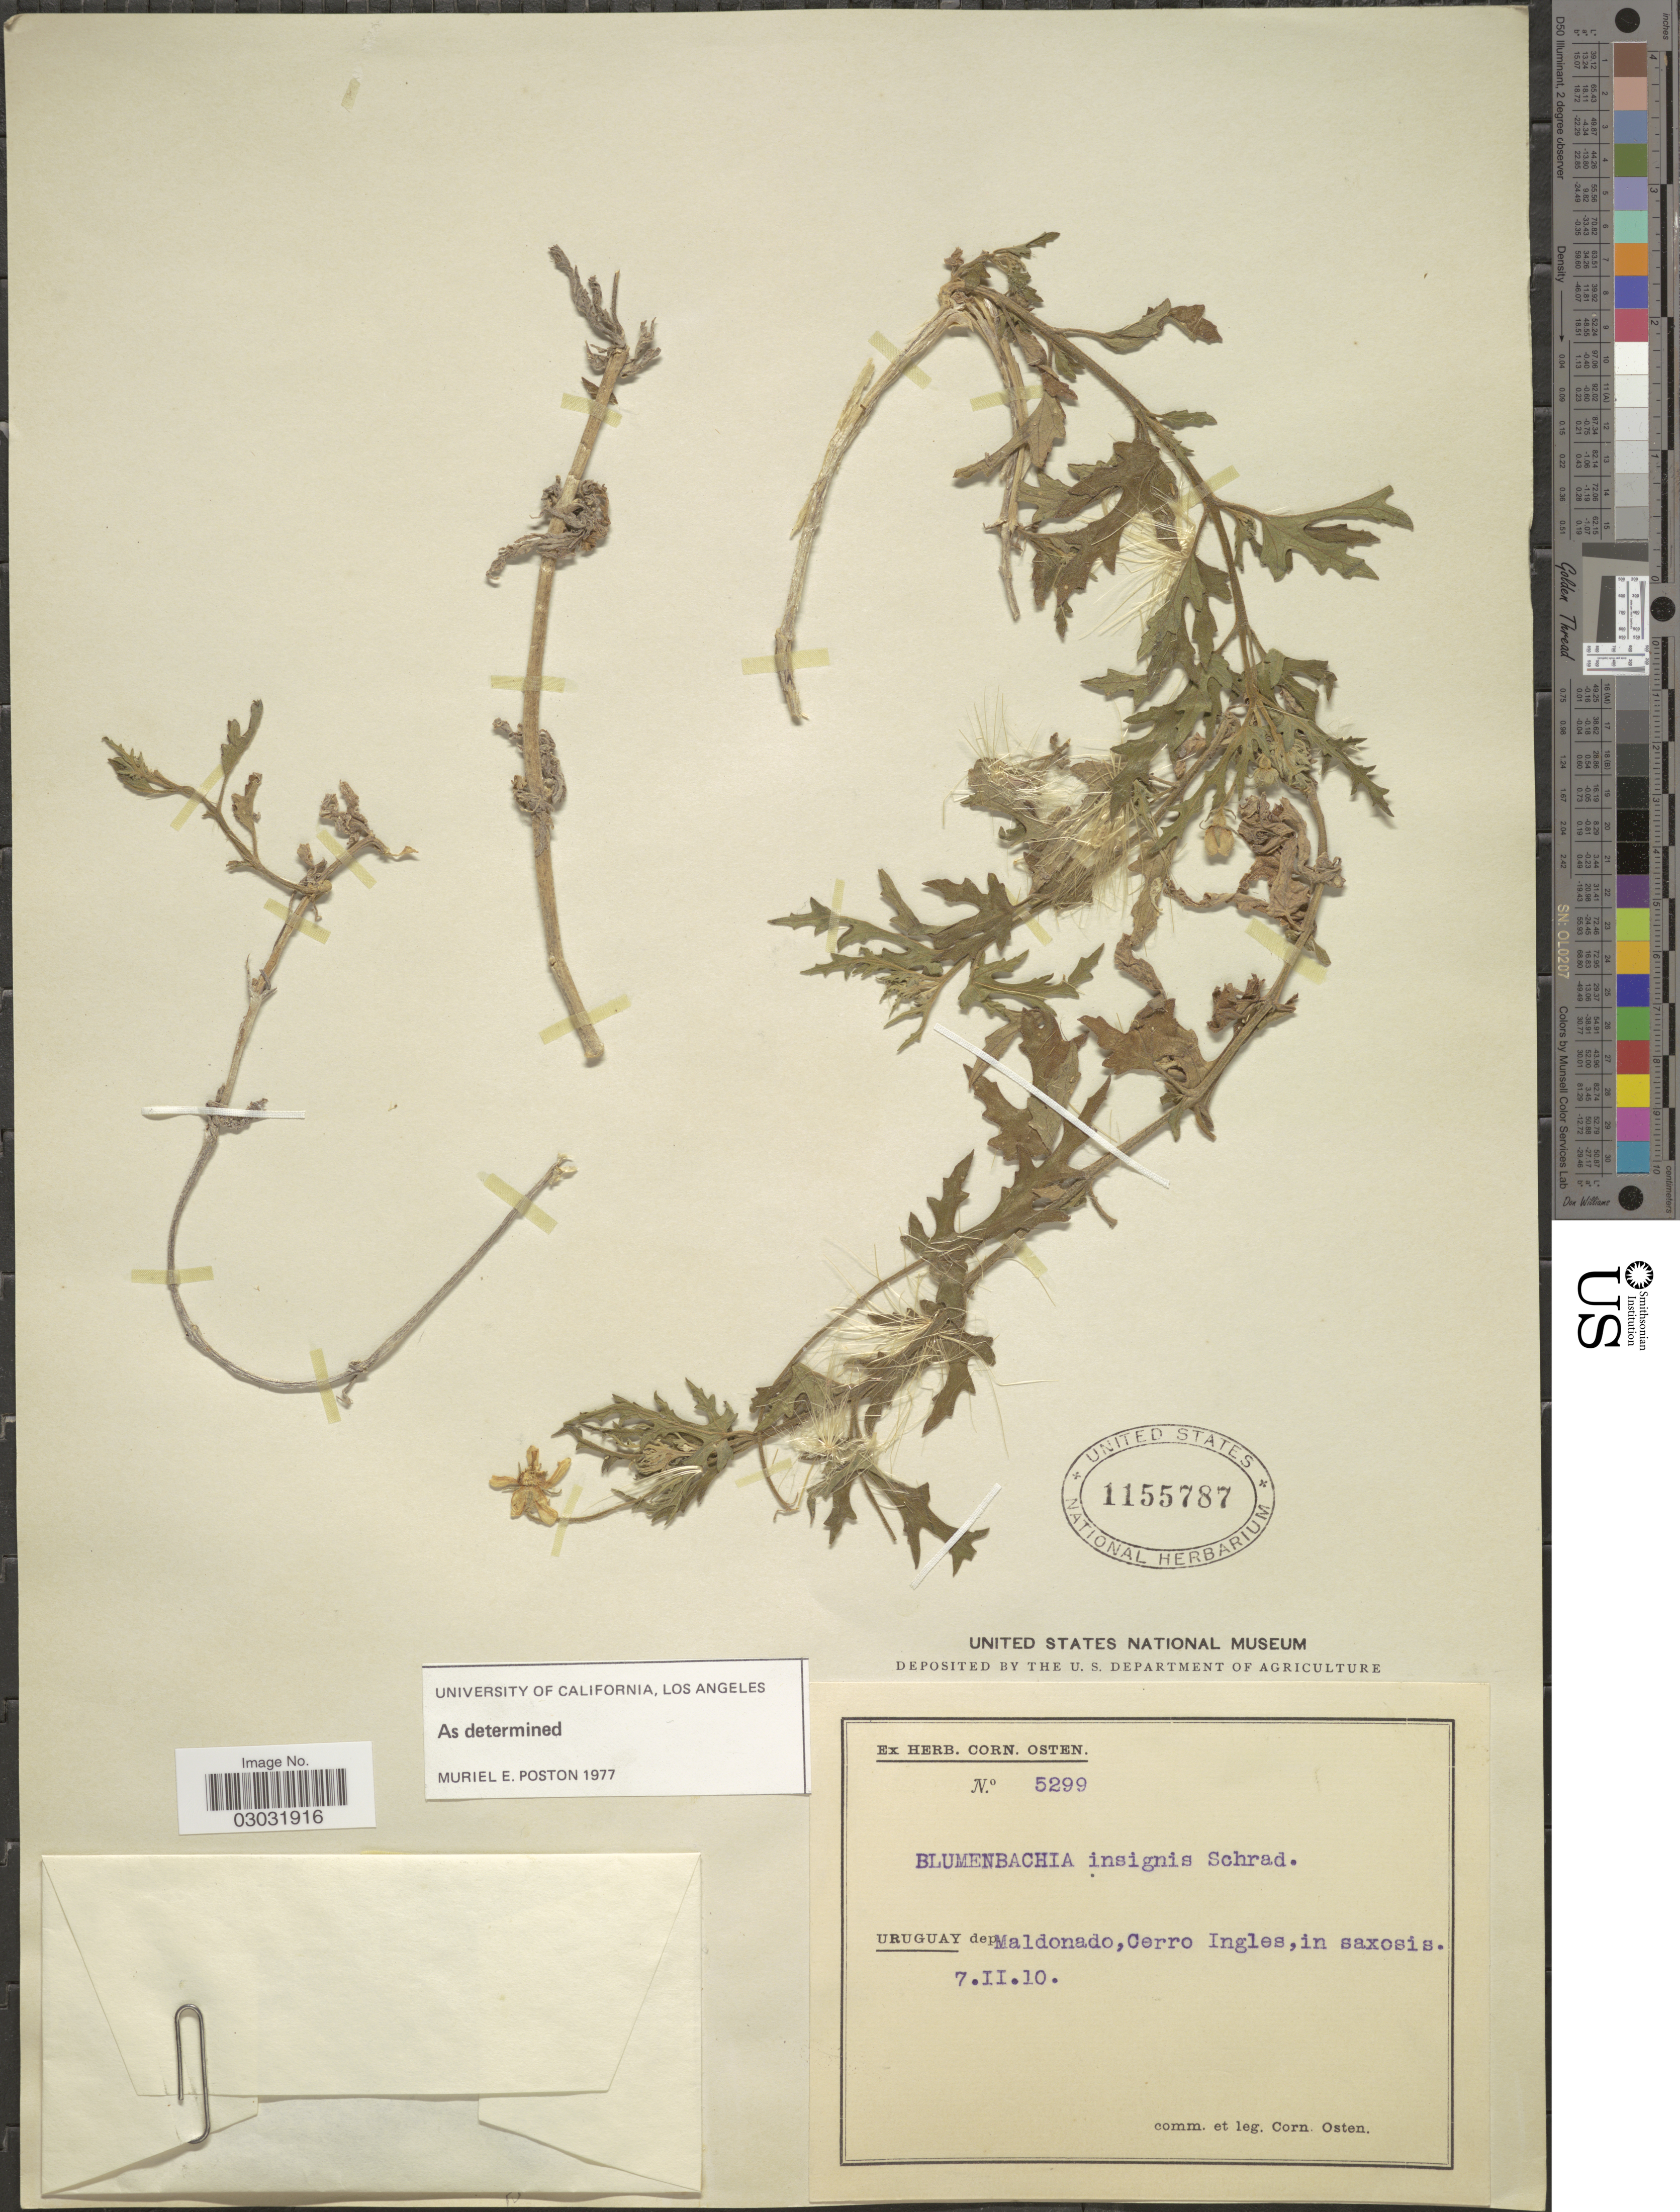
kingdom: Plantae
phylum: Tracheophyta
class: Magnoliopsida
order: Cornales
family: Loasaceae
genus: Blumenbachia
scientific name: Blumenbachia insignis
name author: Schrad.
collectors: C. Osten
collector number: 5299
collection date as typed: Transcribed d/m/y: 7/11/10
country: Uruguay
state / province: Maldonado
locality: Dep. Maldonado, Cerro Ingles, in saxosis.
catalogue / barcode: US 1155787